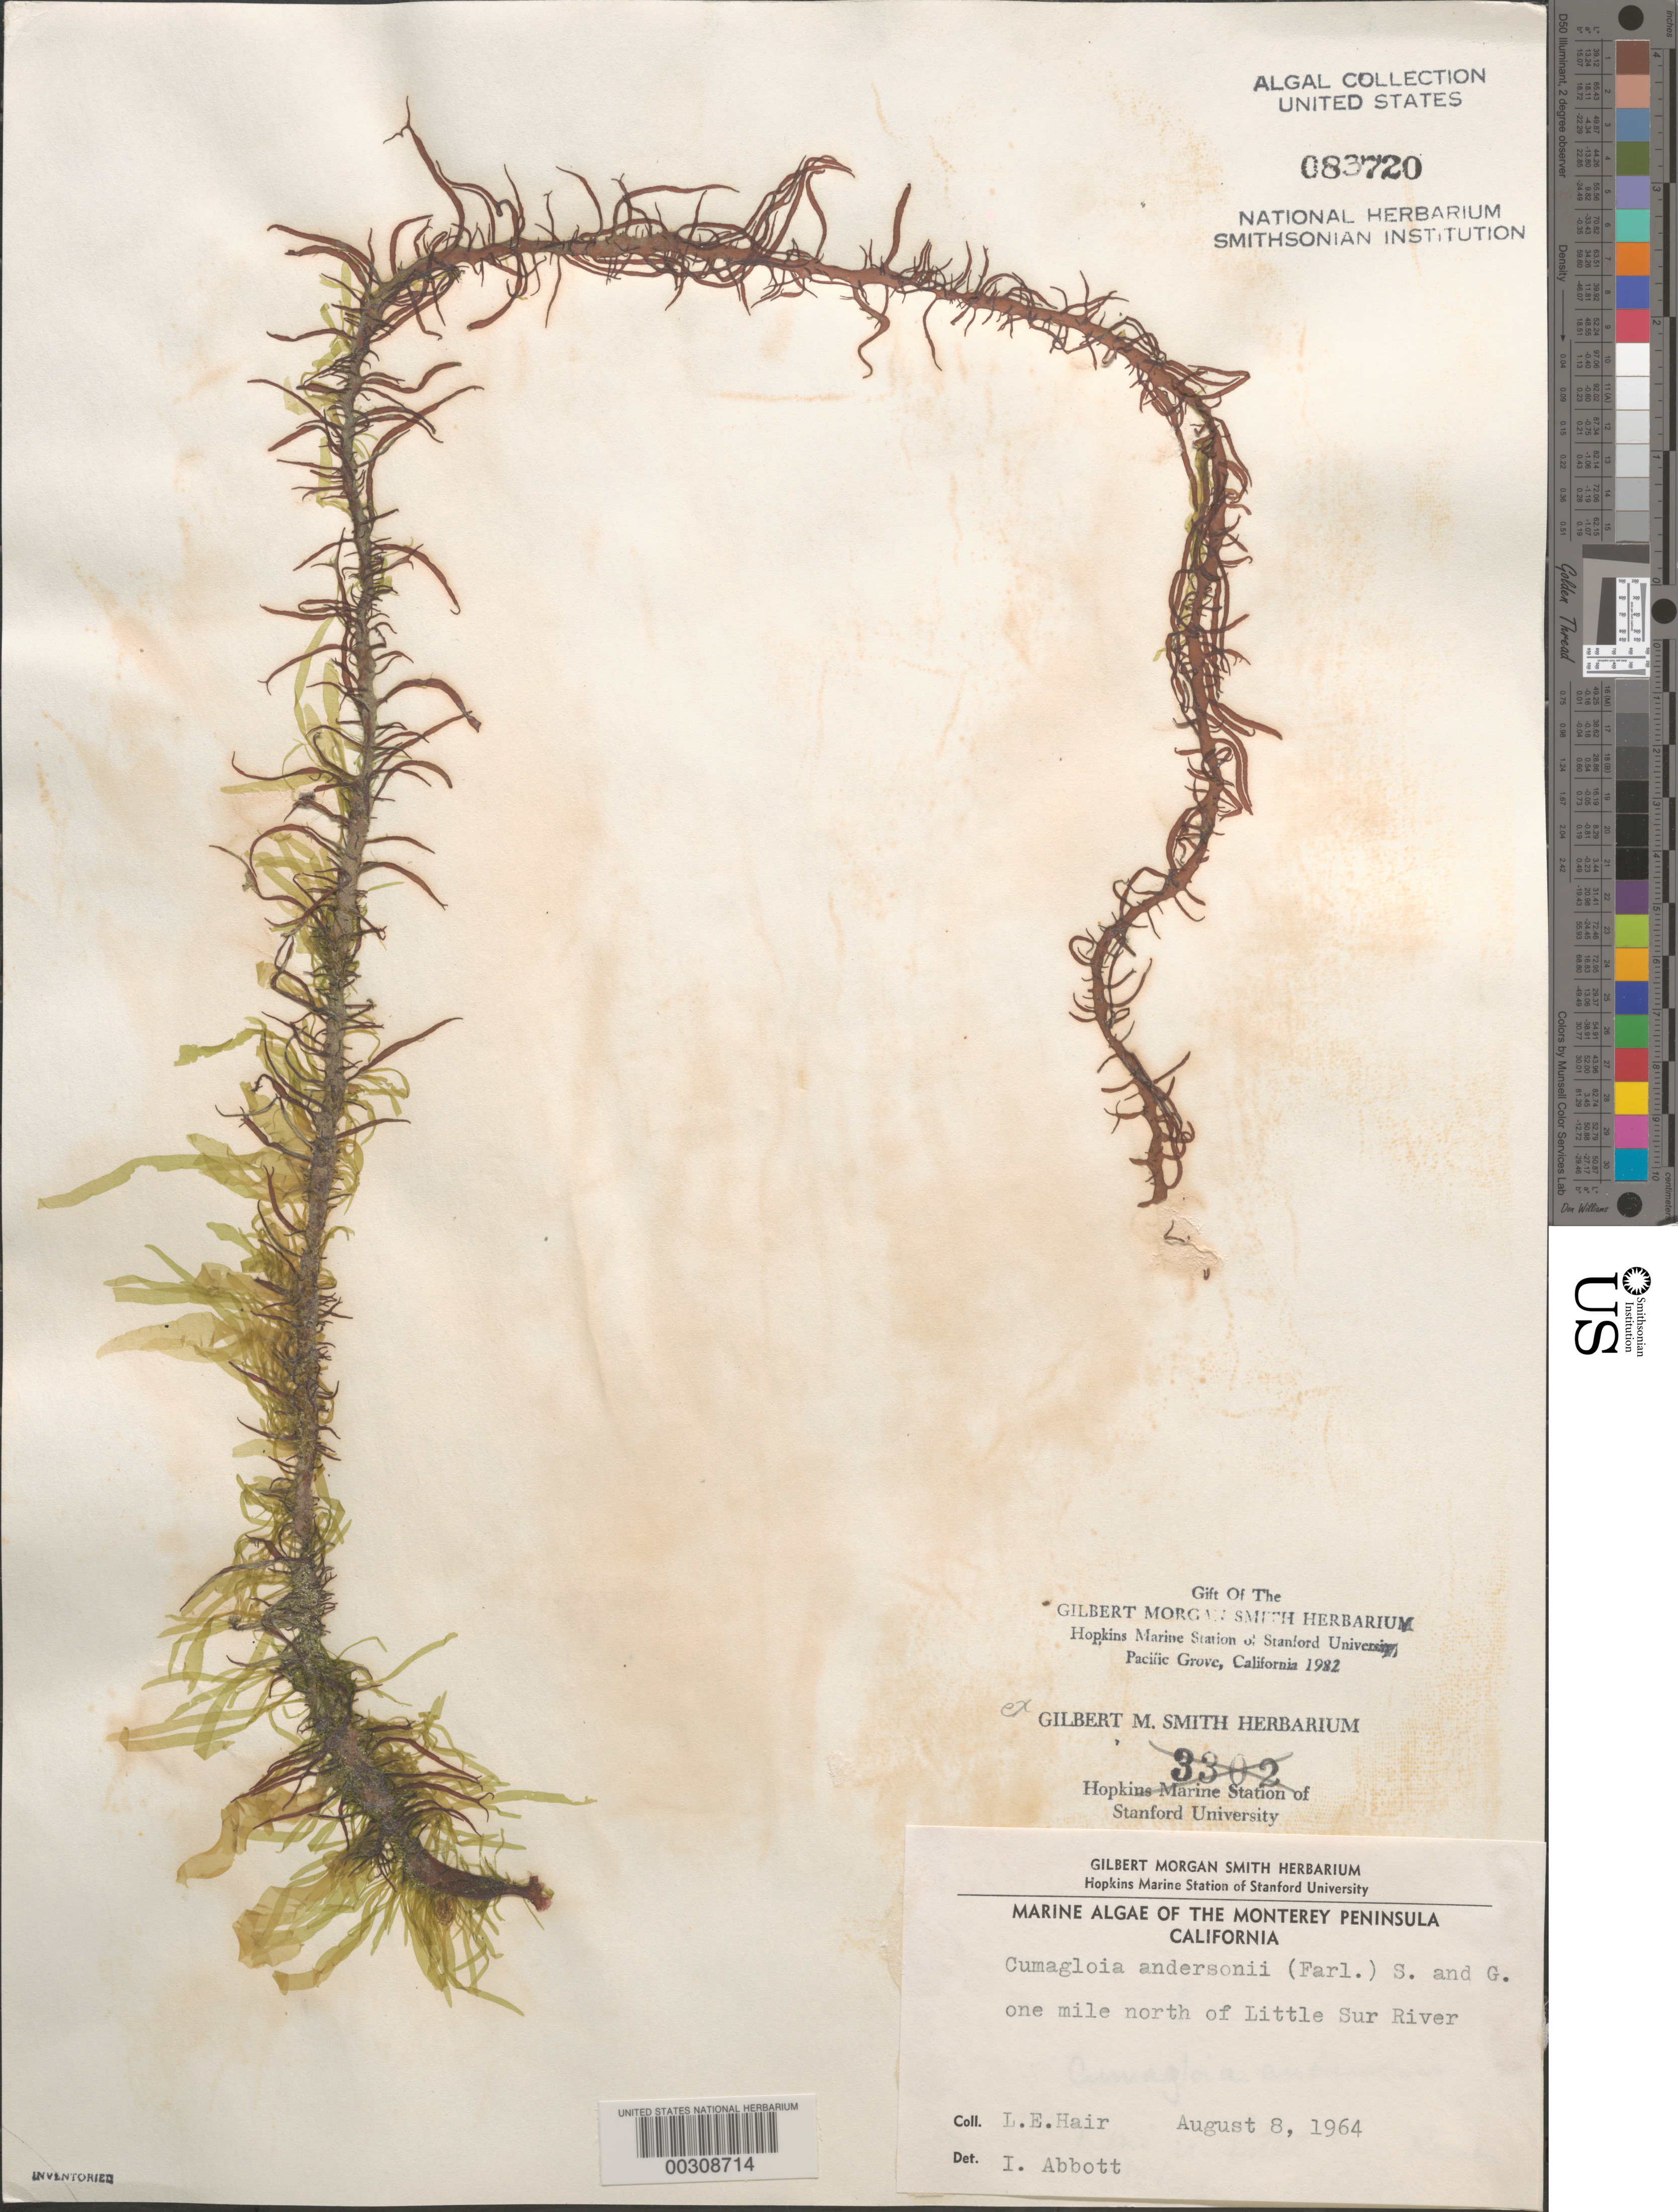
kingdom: Plantae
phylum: Rhodophyta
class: Florideophyceae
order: Nemaliales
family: Liagoraceae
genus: Cumagloia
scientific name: Cumagloia andersonii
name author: (Farl.) Setch. & N.L. Gardner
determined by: Abbott, Isabella A.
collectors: L. Hair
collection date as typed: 08 Aug 1964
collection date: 1964-08-08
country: United States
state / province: California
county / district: Monterey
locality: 1 mile north of Little Sur River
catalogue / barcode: US 83720